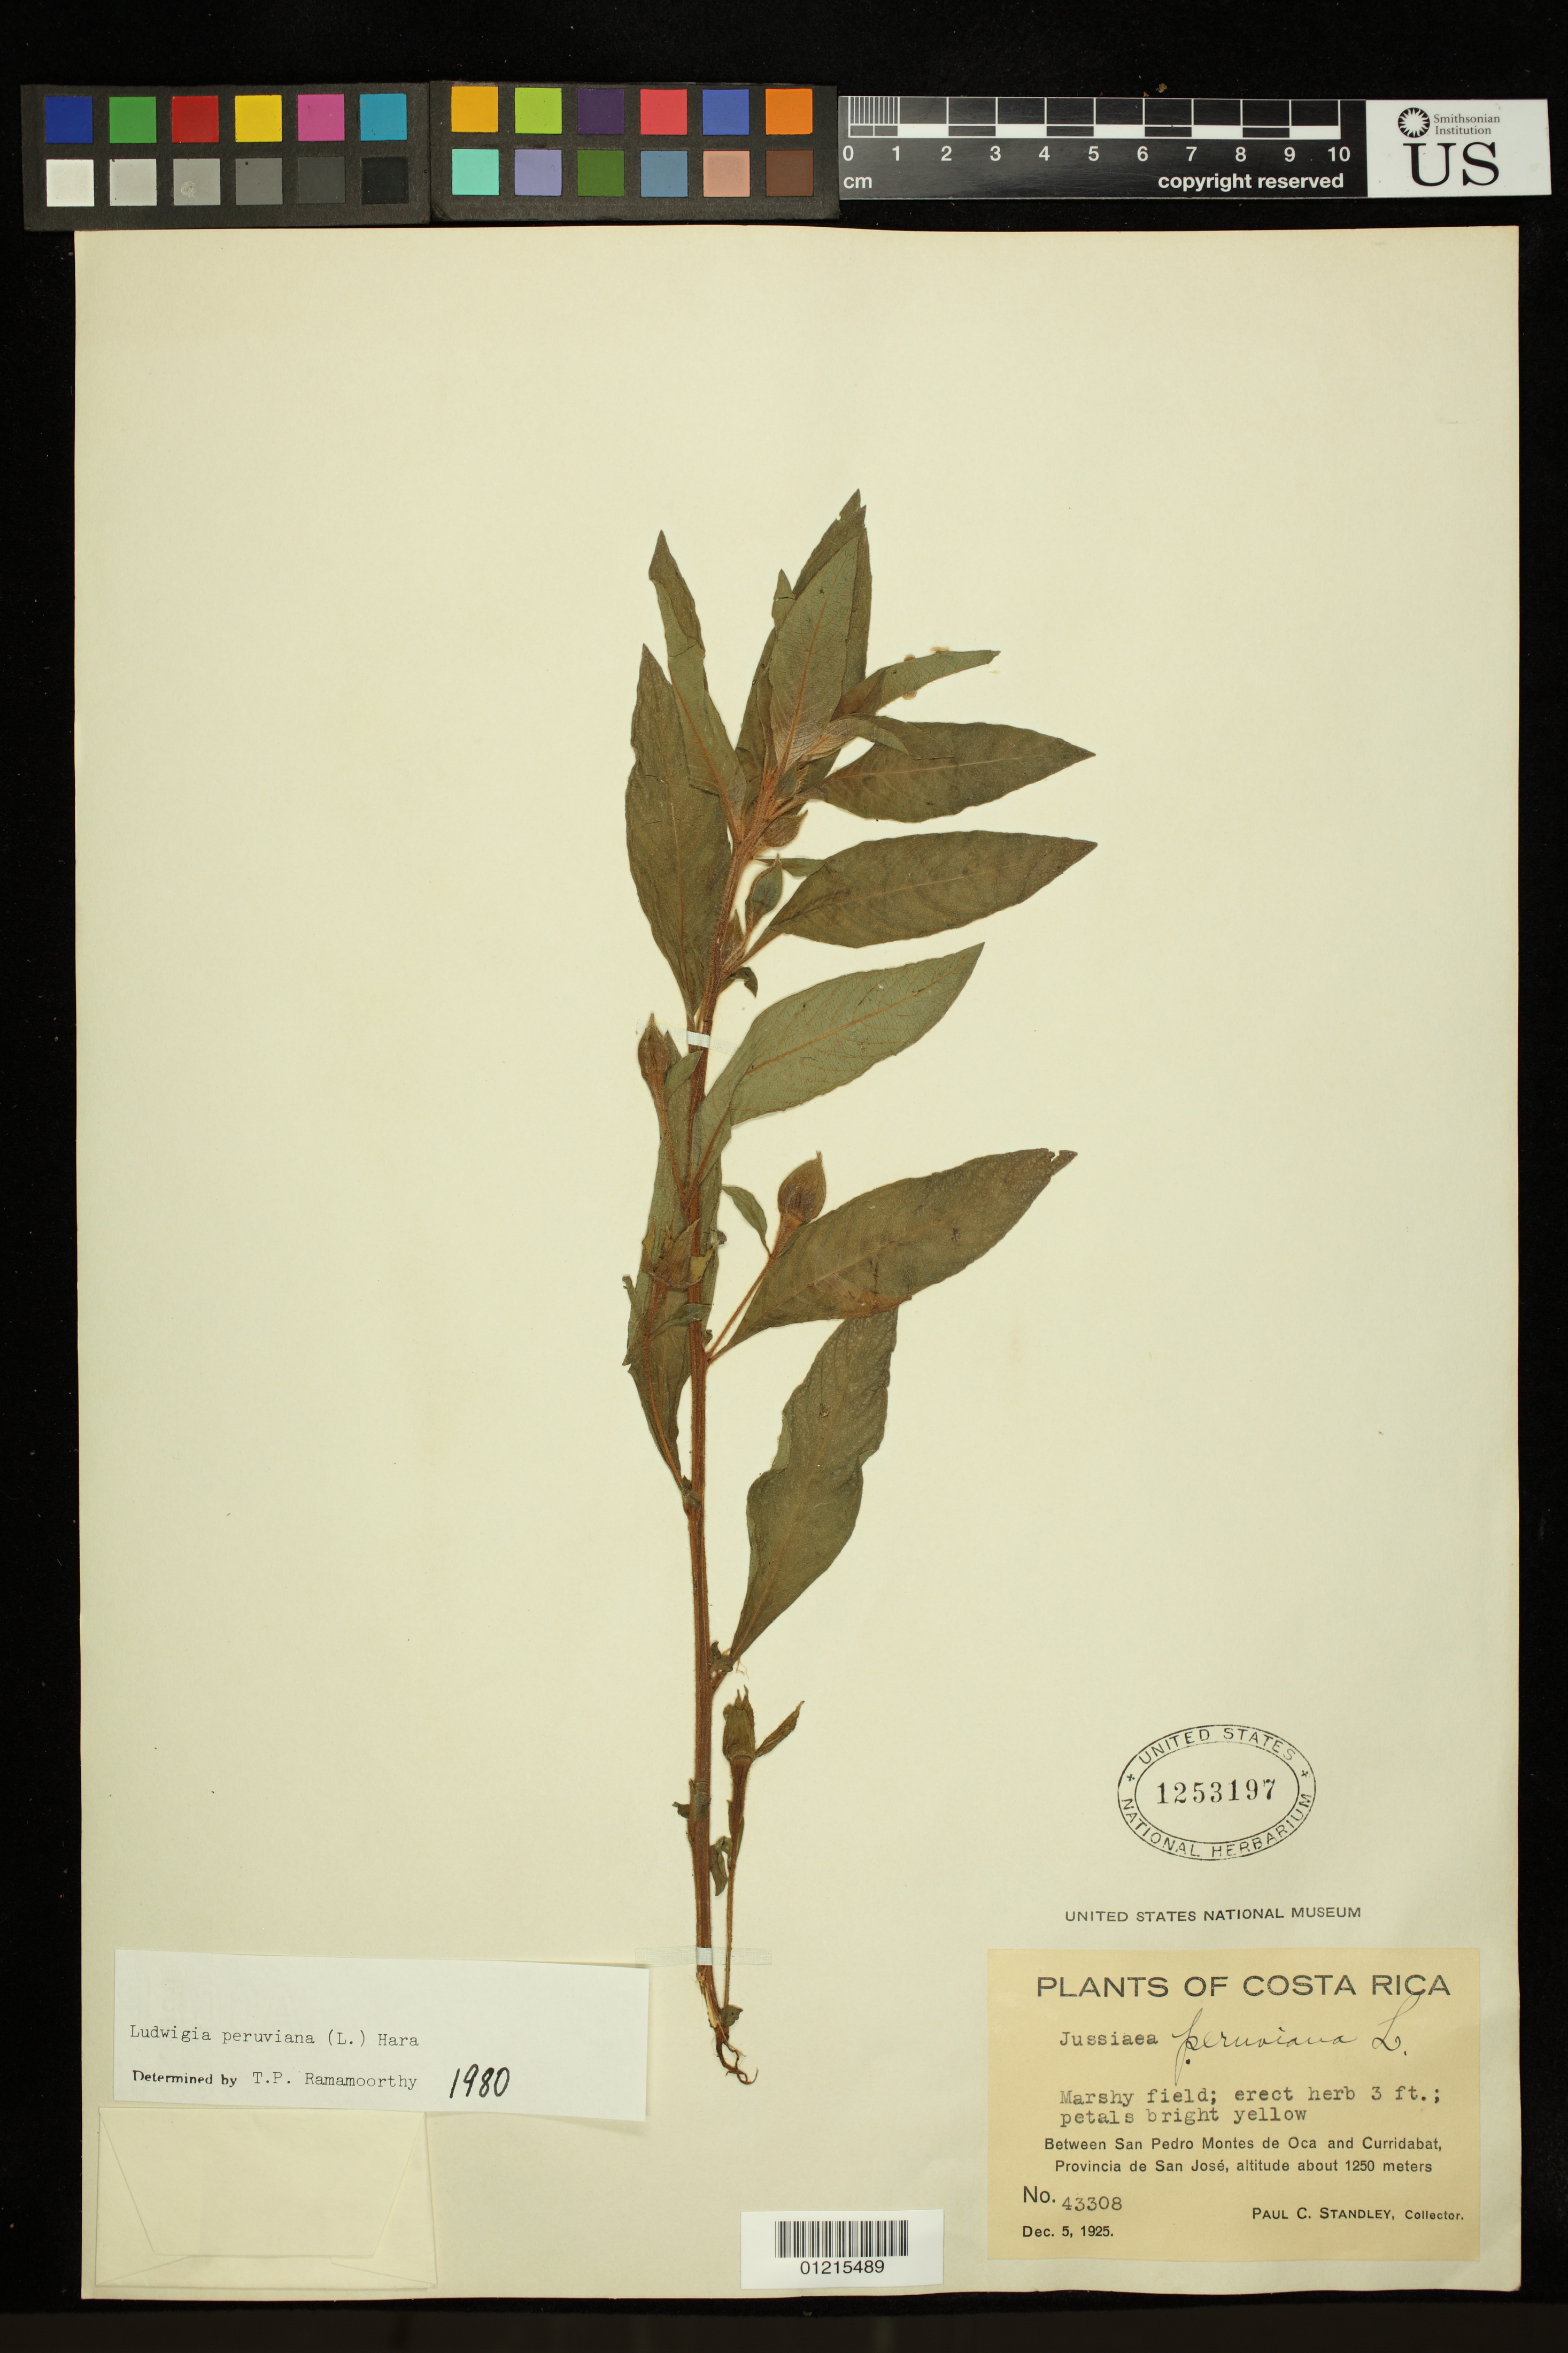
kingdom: Plantae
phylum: Tracheophyta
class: Magnoliopsida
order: Myrtales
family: Onagraceae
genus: Ludwigia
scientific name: Ludwigia peruviana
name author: (L.) H. Hara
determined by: Ramamoorthy, T. P.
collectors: P. C. Standley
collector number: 43308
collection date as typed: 05 Dec 1925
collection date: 1925-12-05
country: Costa Rica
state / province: San José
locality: Between San Pedro Montes de Oca and Curridabat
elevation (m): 1250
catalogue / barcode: US 1253197